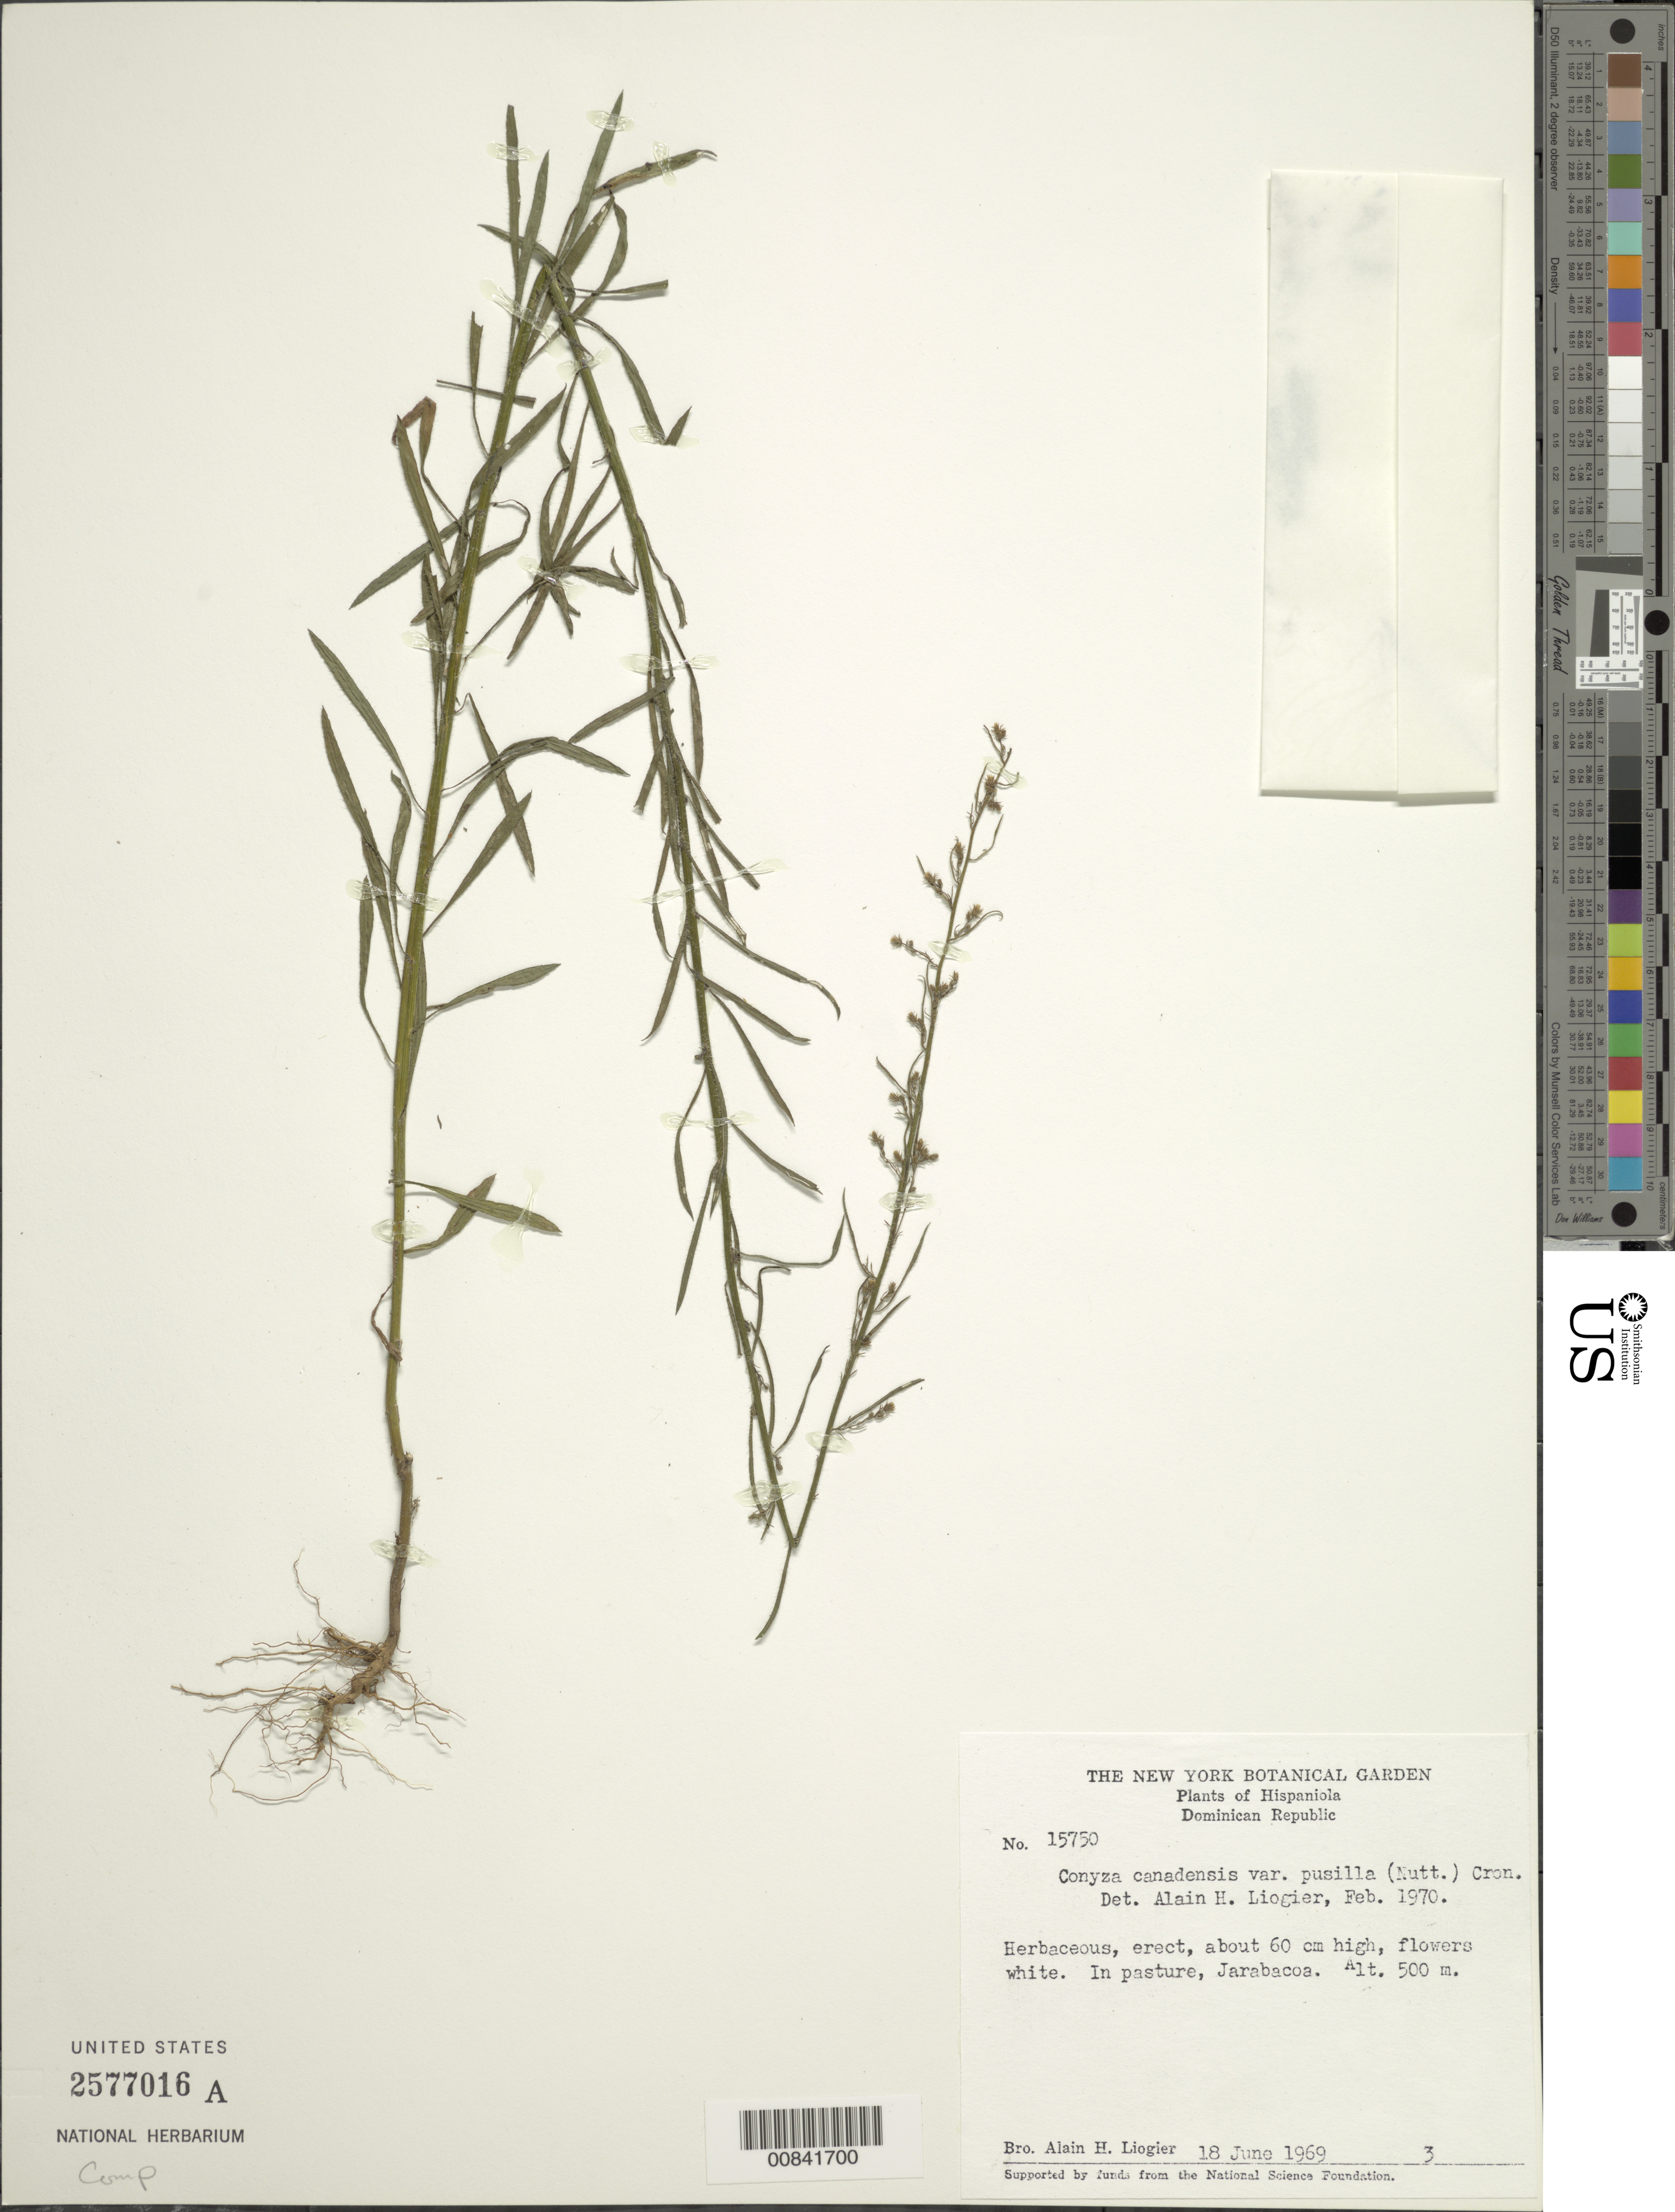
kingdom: Plantae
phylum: Tracheophyta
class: Magnoliopsida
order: Asterales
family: Asteraceae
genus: Conyza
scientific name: Conyza canadensis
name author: (L.) Cronq.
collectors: A. H. Liogier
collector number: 1570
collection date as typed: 18 Jun 1969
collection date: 1969-06-18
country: Dominican Republic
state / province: La Vega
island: Hispaniola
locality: Jarabacoa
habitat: In pastures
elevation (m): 500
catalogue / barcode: US 2577016